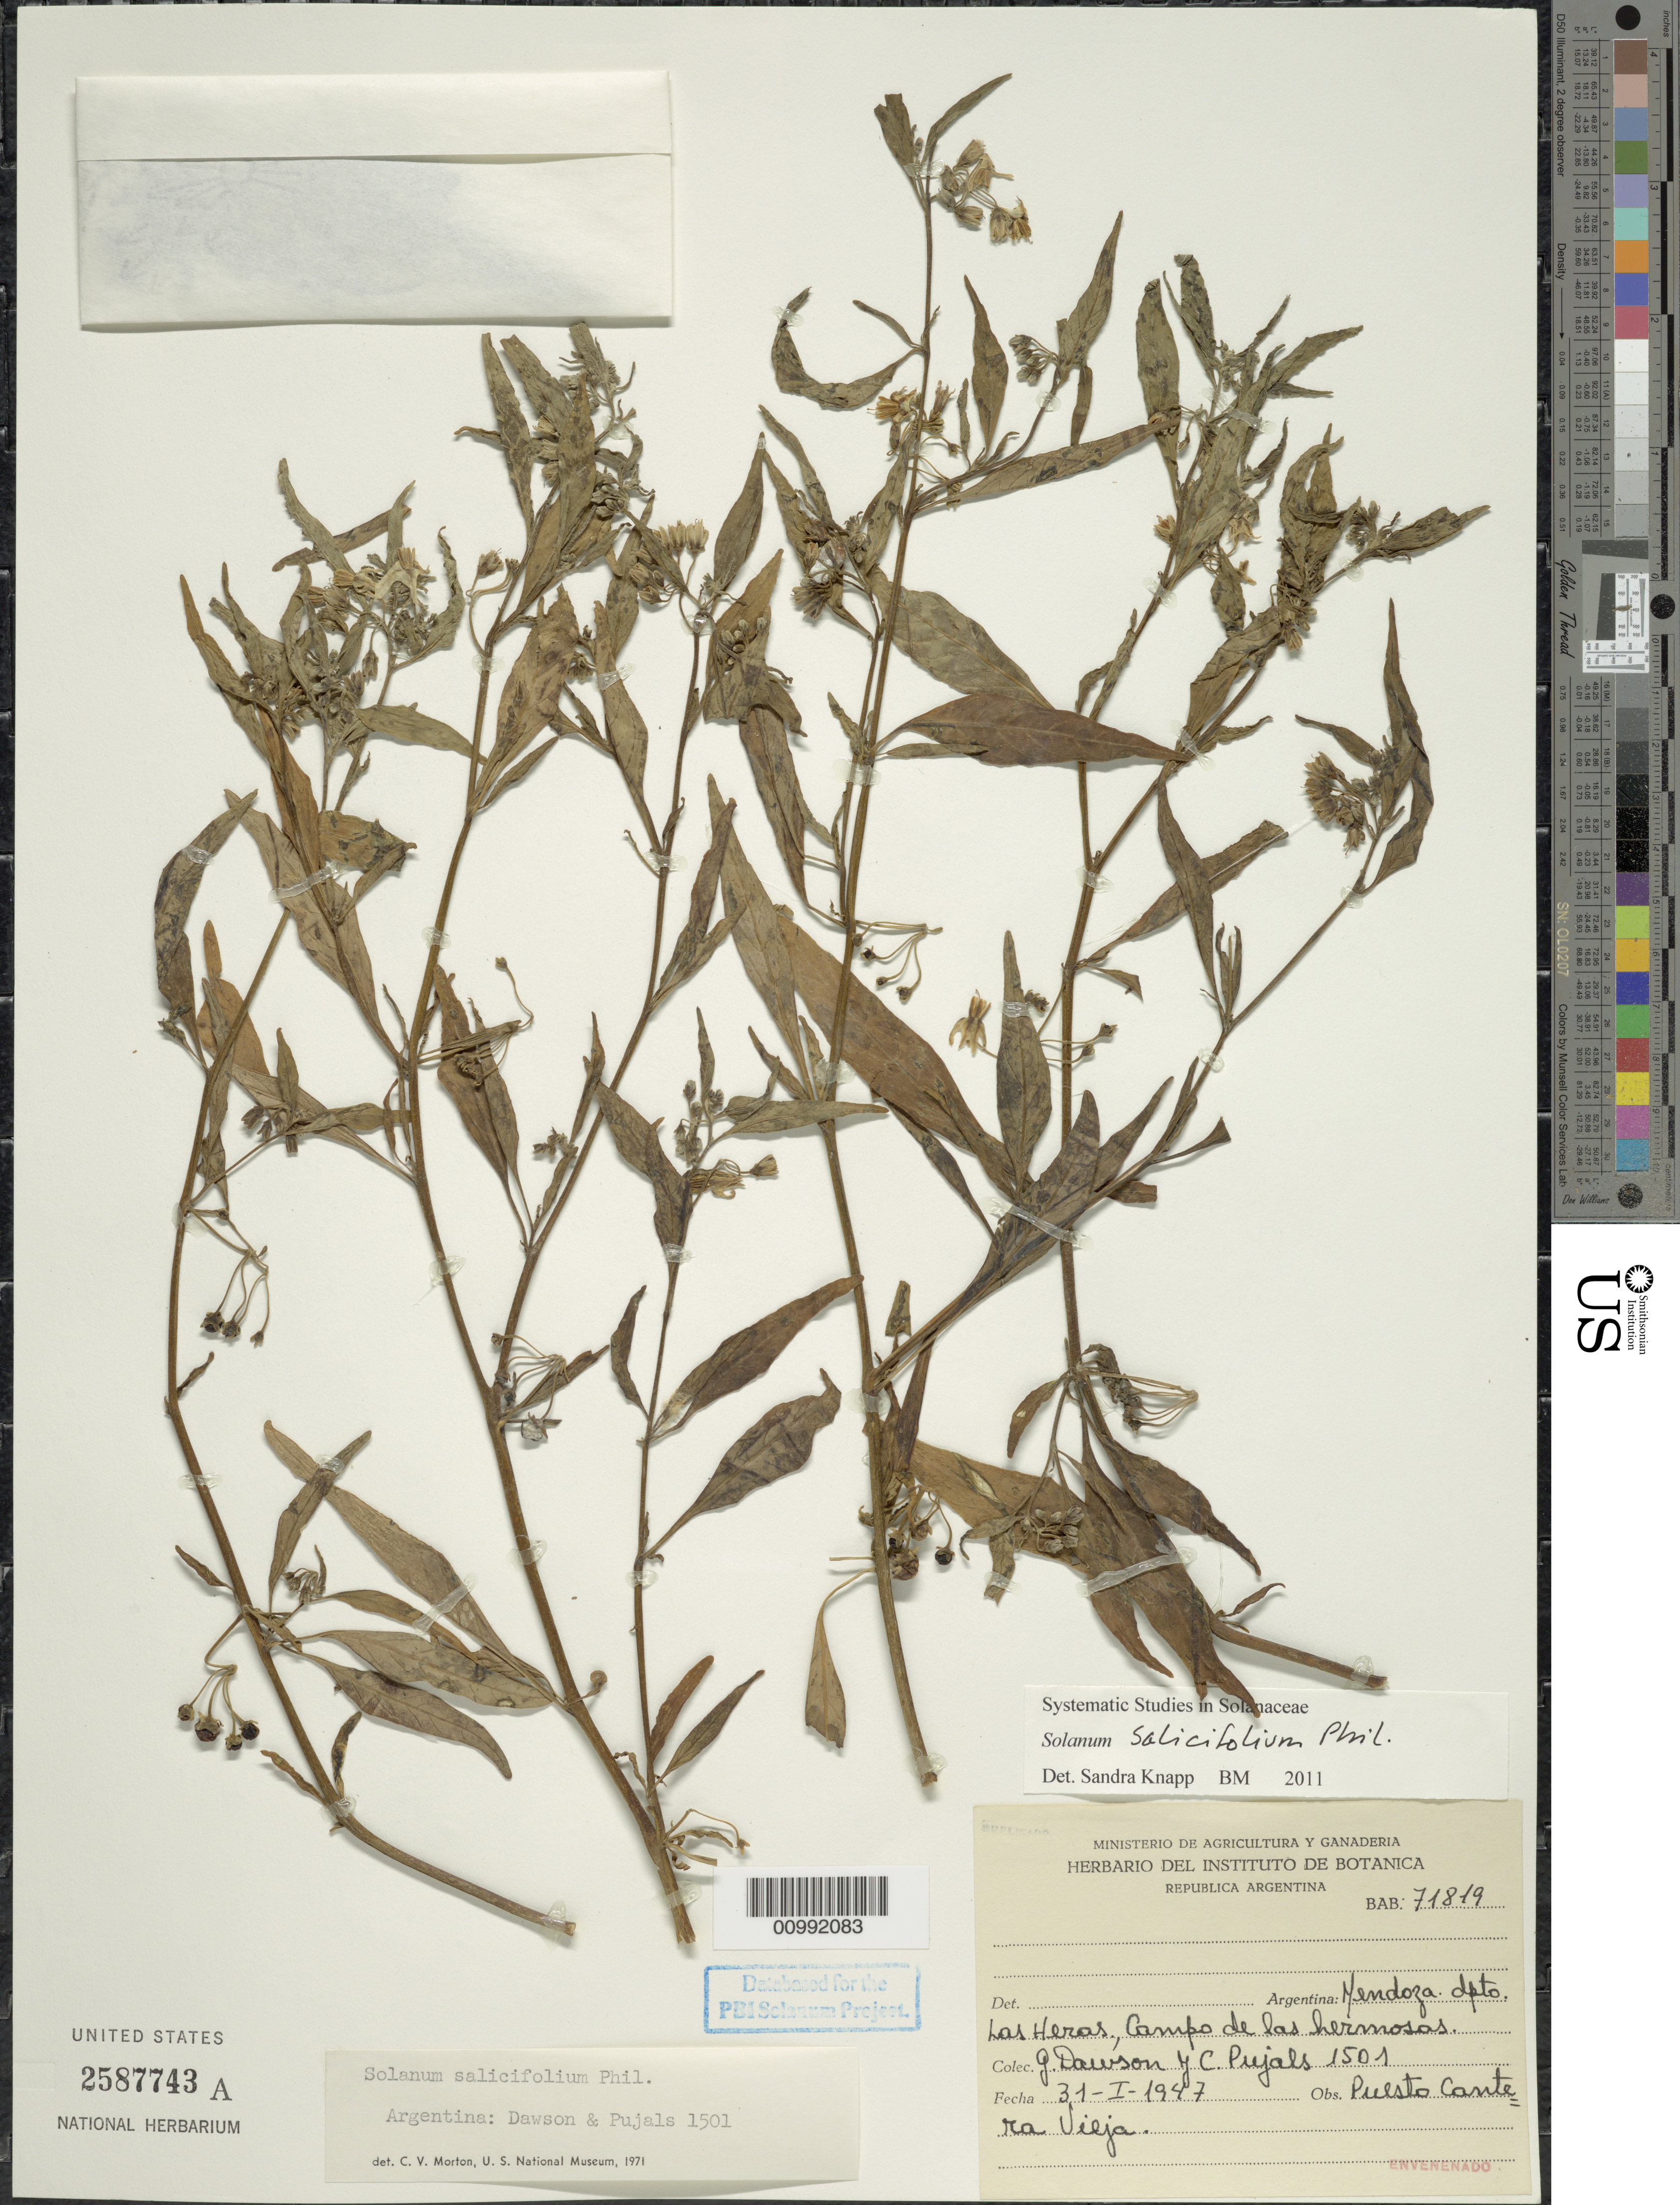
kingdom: Plantae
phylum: Tracheophyta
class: Magnoliopsida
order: Solanales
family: Solanaceae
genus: Solanum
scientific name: Solanum salicifolium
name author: Phil.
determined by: Knapp, S. D.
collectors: G. Dawson & C. Pujals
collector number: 1501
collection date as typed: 31 Jan 1947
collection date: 1947-01-31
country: Argentina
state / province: Mendoza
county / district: Las Heras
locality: Campo de las Hermosas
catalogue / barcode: US 2587743A